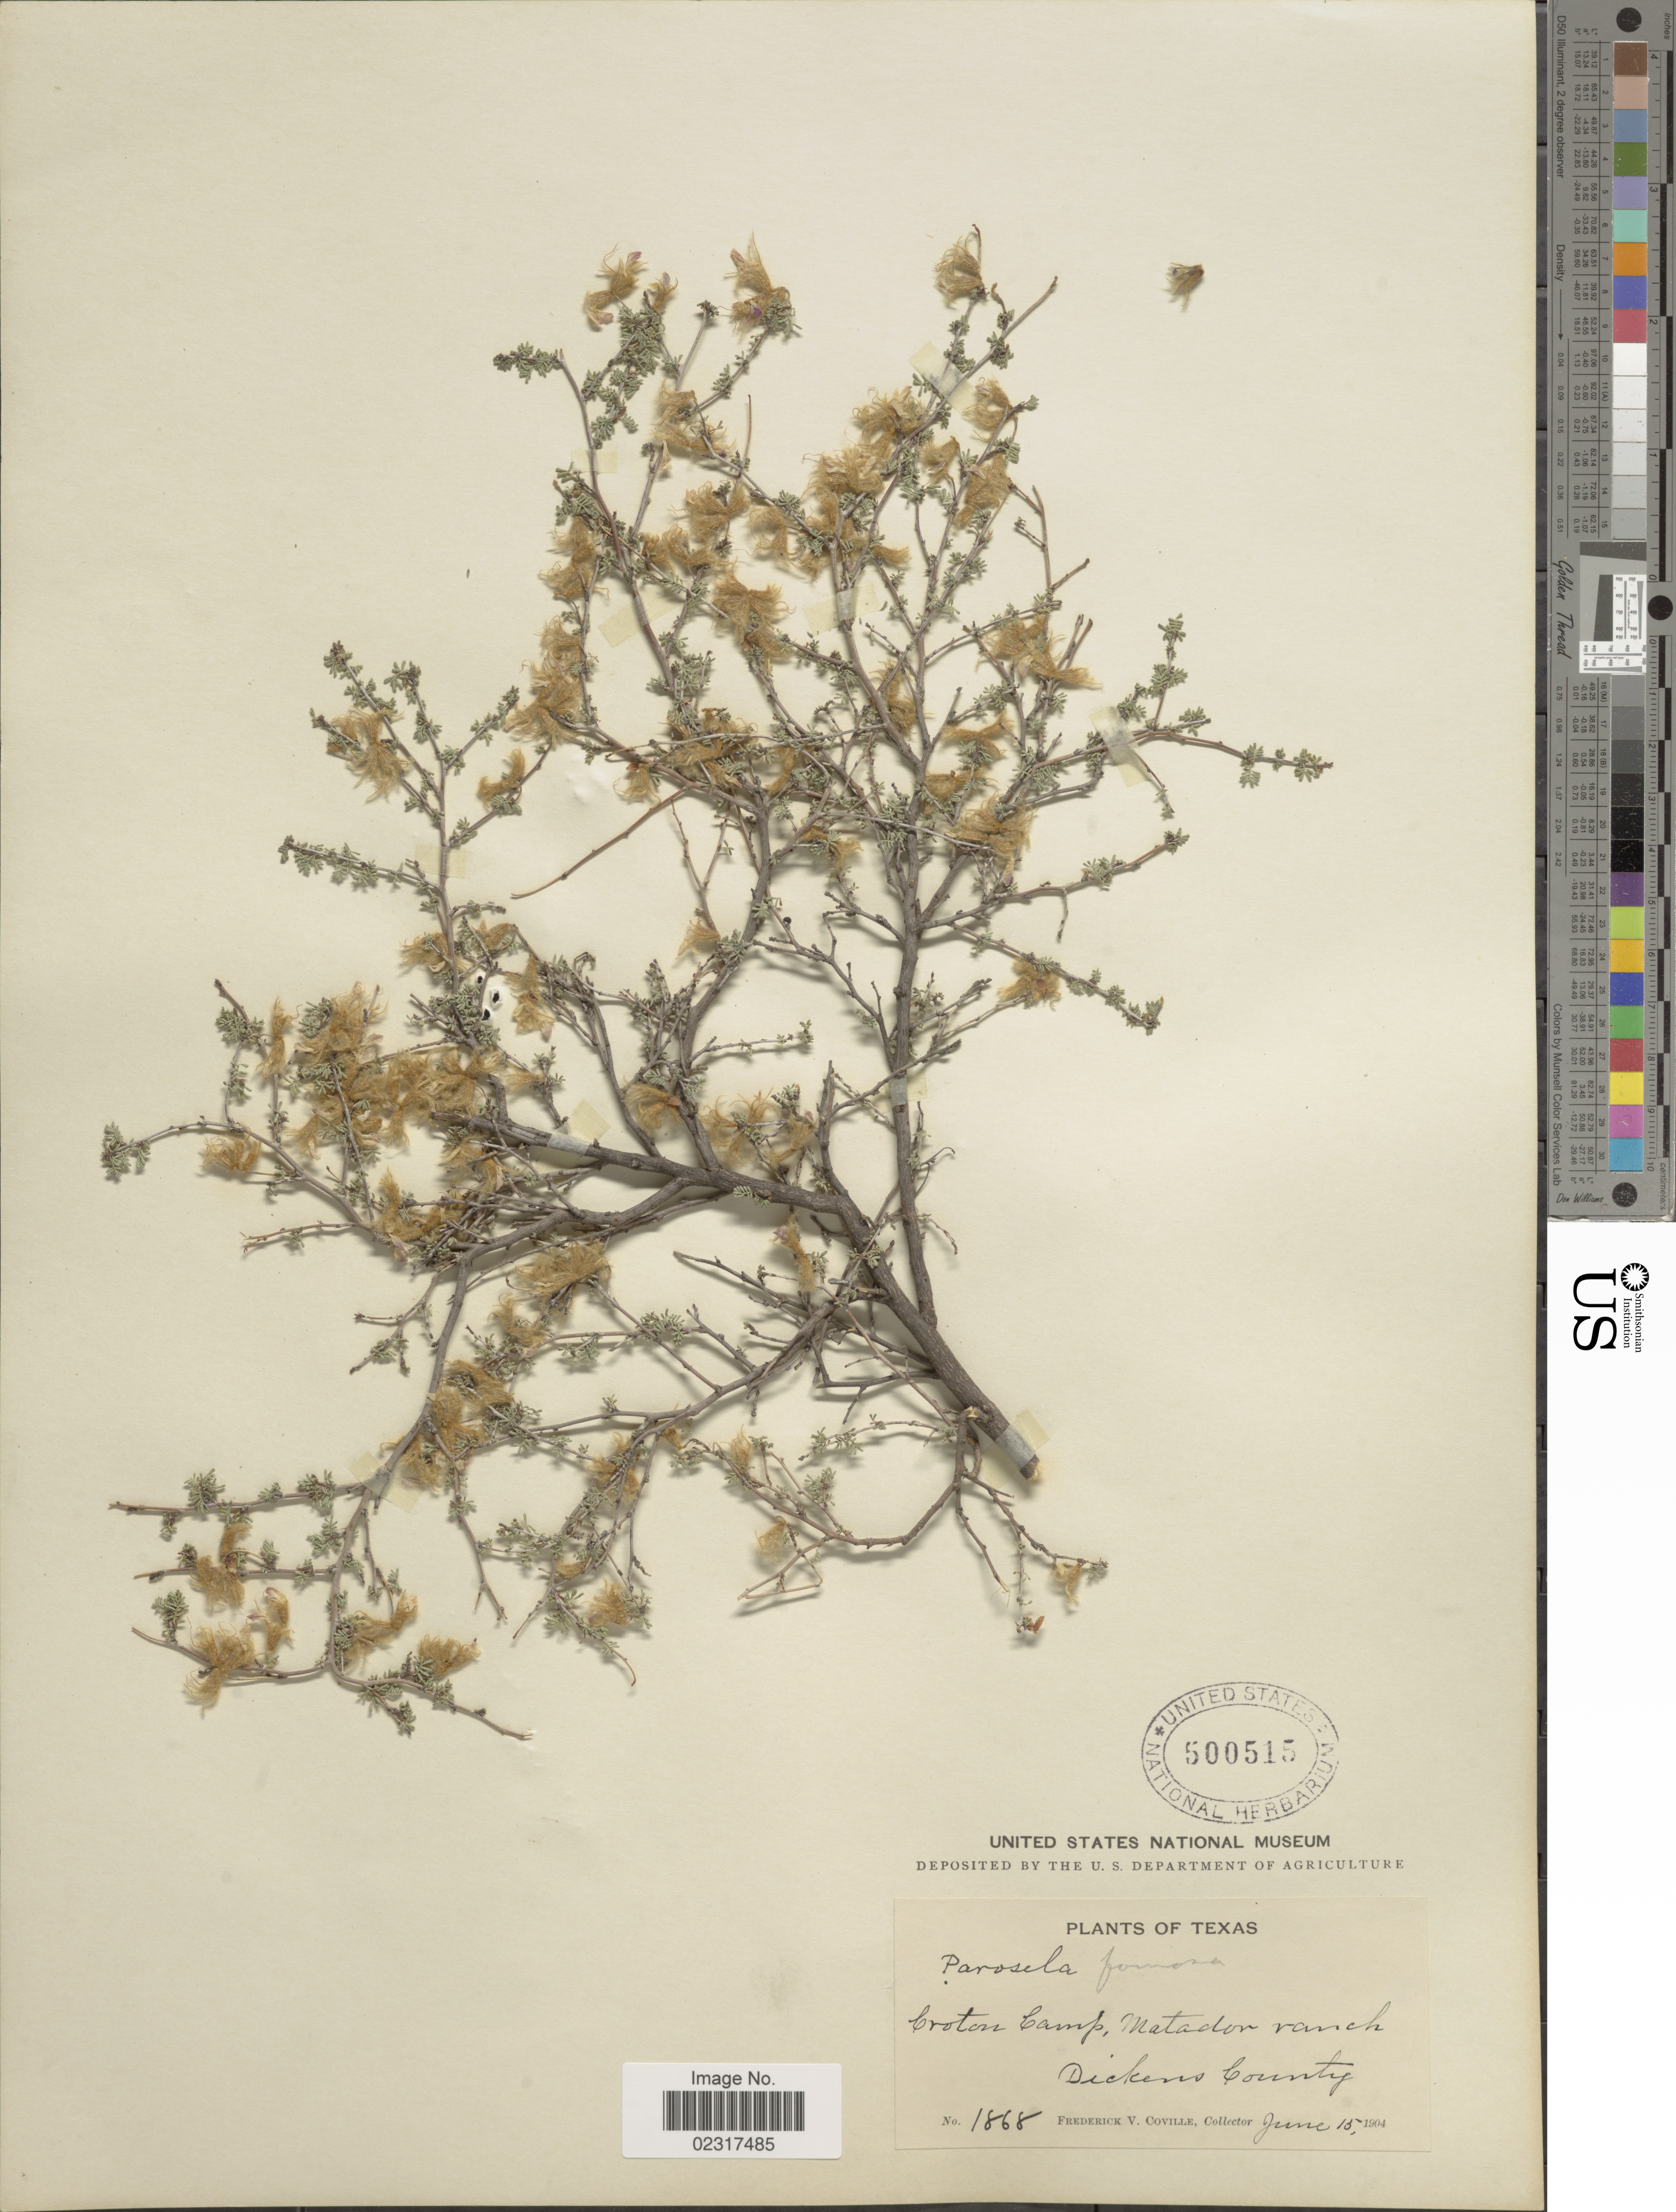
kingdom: Plantae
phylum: Tracheophyta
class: Magnoliopsida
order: Fabales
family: Fabaceae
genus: Dalea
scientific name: Dalea formosa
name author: Torr.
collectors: F. V. Coville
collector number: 1868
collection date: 1904-06-15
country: United States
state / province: Texas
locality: Croton Camp, Matdor ranch, Dickens County.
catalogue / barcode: US 500515